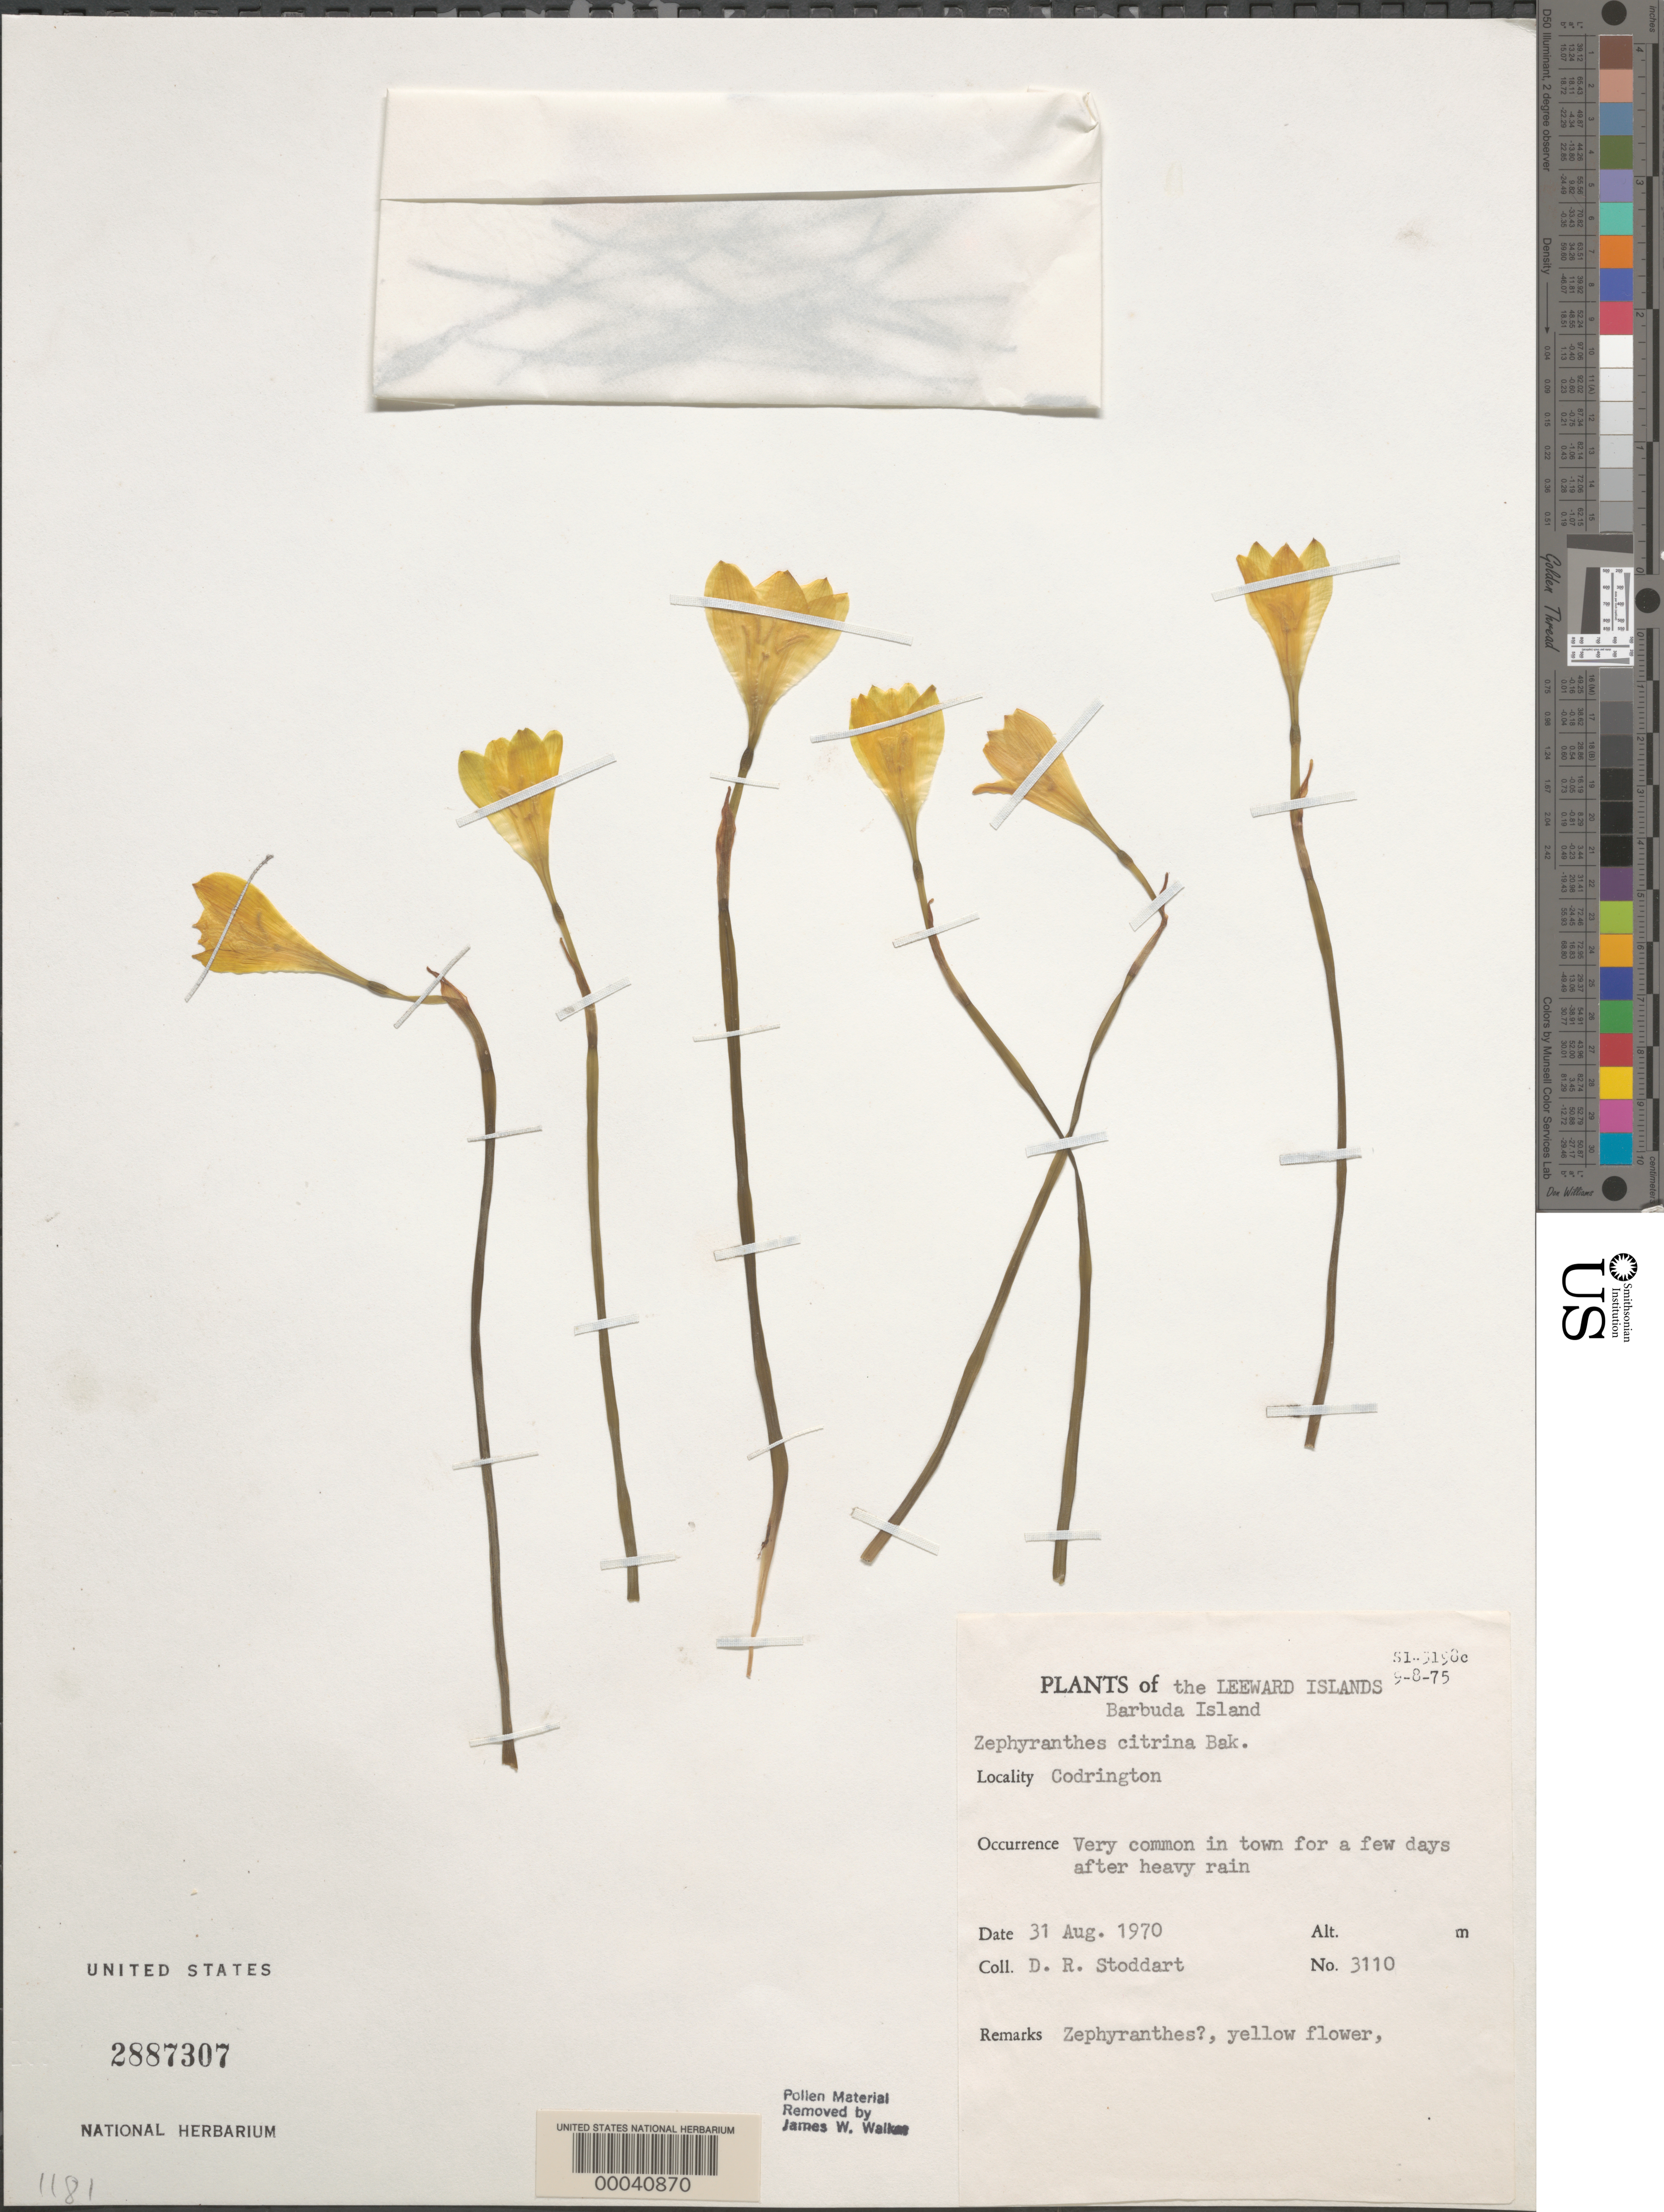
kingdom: Plantae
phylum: Tracheophyta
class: Liliopsida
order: Asparagales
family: Amaryllidaceae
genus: Zephyranthes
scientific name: Zephyranthes citrina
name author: Baker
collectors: D. R. Stoddart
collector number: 3110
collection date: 1970-08-31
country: Antigua and Barbuda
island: Barbuda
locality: The Leeward Islands. Barbuda Island. Codrington.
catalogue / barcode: US 2887307